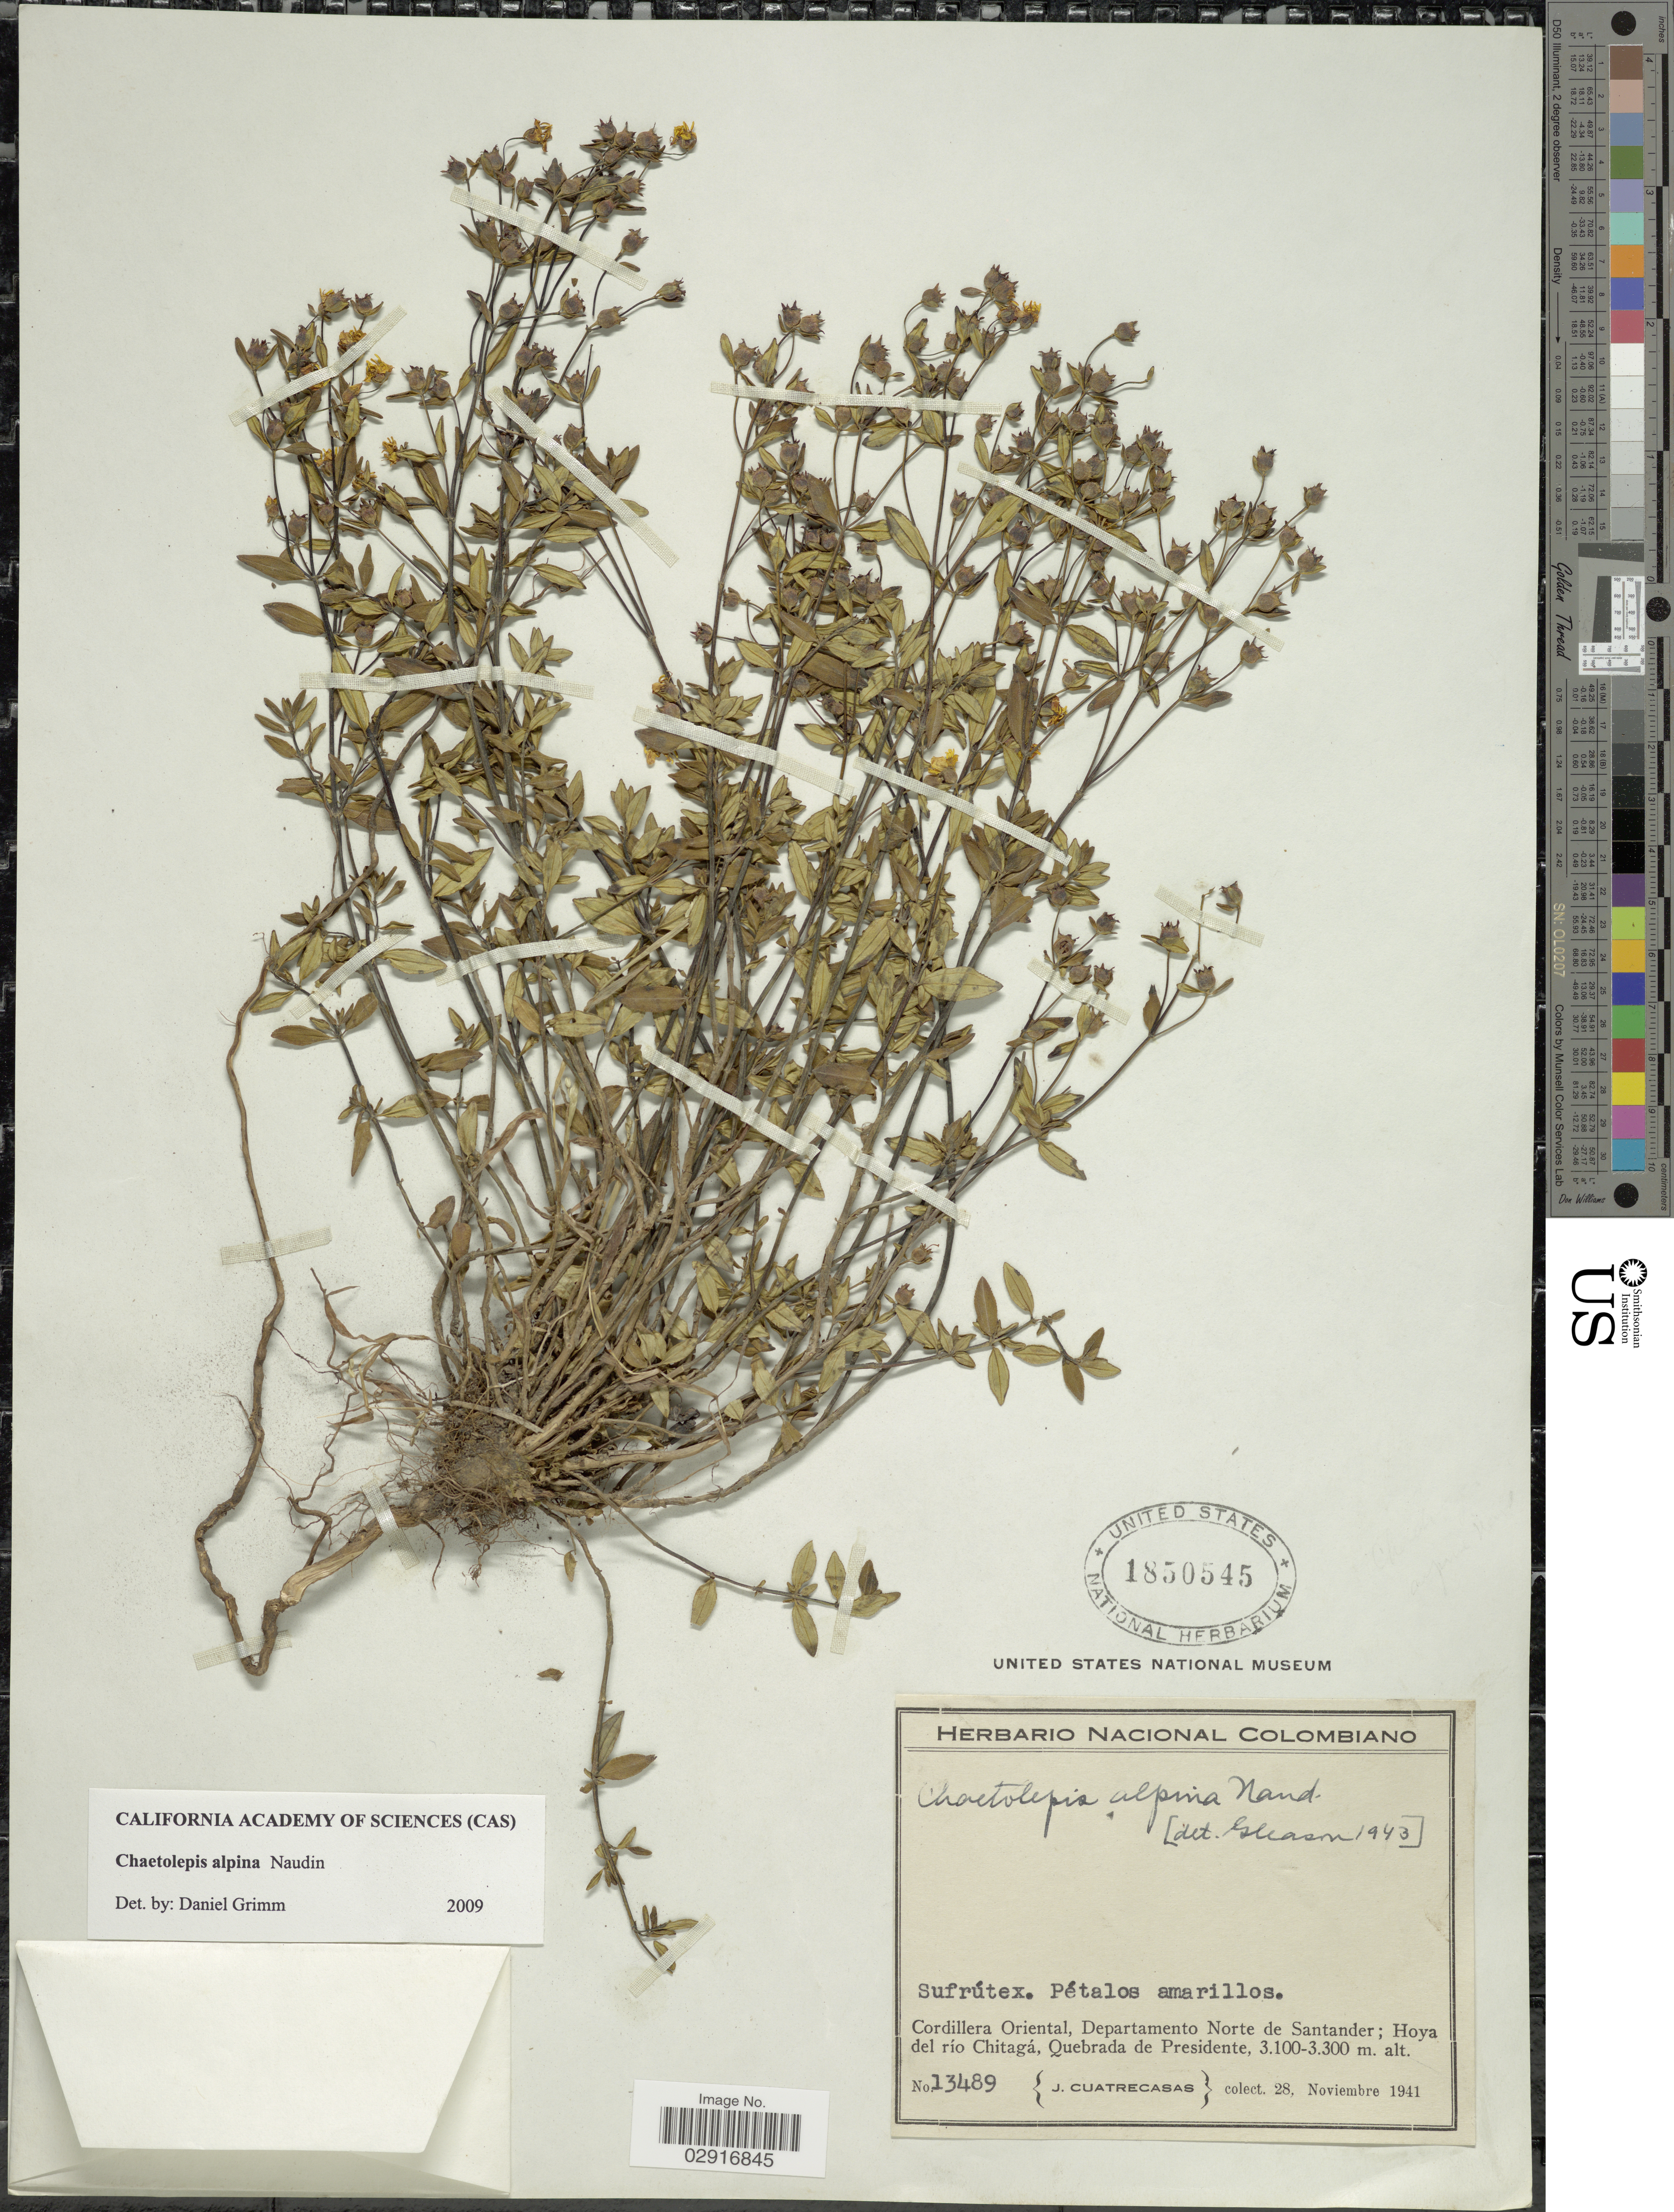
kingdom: Plantae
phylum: Tracheophyta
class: Magnoliopsida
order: Myrtales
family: Melastomataceae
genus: Chaetolepis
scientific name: Chaetolepis alpina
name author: Naudin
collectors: J. Cuatrecasas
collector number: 13489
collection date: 1941-11-28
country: Colombia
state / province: Norte de Santander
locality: Cordillera Oriental, Departamento Norte de Santander; Hoya del río Chitagá, Quebrada de Presidente.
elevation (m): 3100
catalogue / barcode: US 1850545